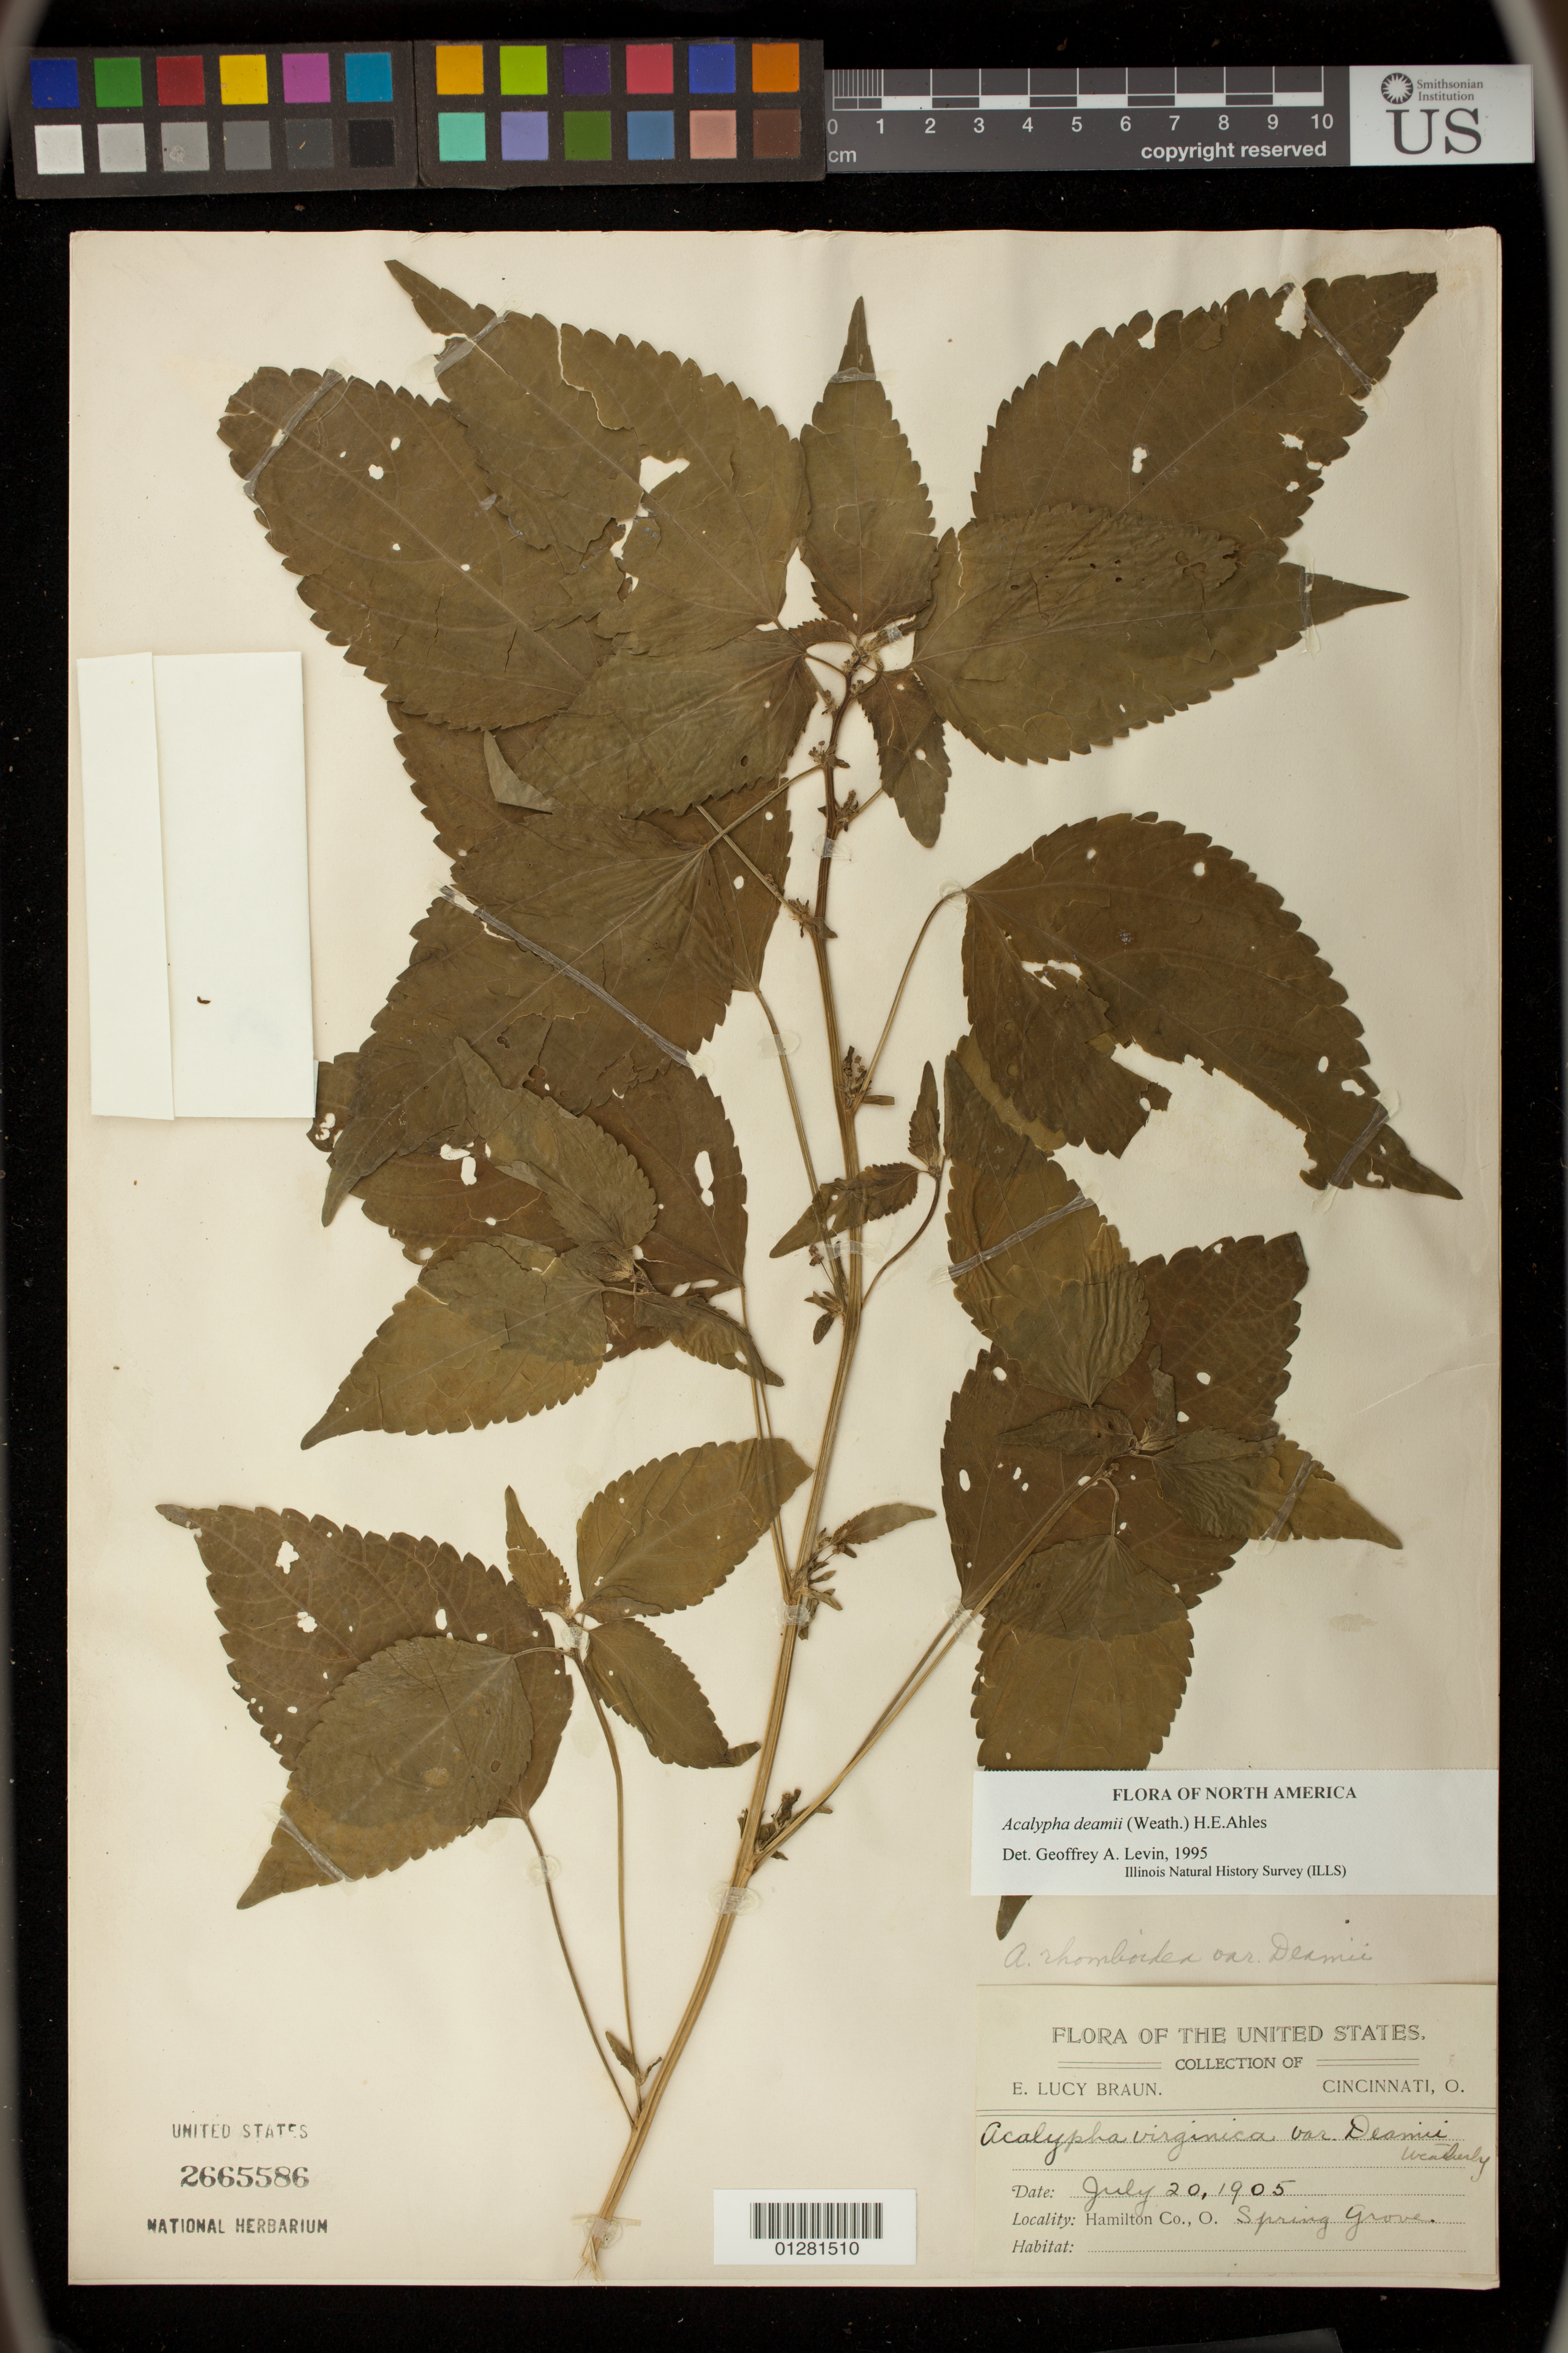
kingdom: Plantae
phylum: Tracheophyta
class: Magnoliopsida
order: Malpighiales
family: Euphorbiaceae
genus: Acalypha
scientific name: Acalypha deamii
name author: (Weath.) H.E. Ahles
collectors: E. L. Braun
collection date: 1905-07-20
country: United States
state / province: Ohio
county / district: Hamilton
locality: Spring Grove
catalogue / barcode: US 2665586